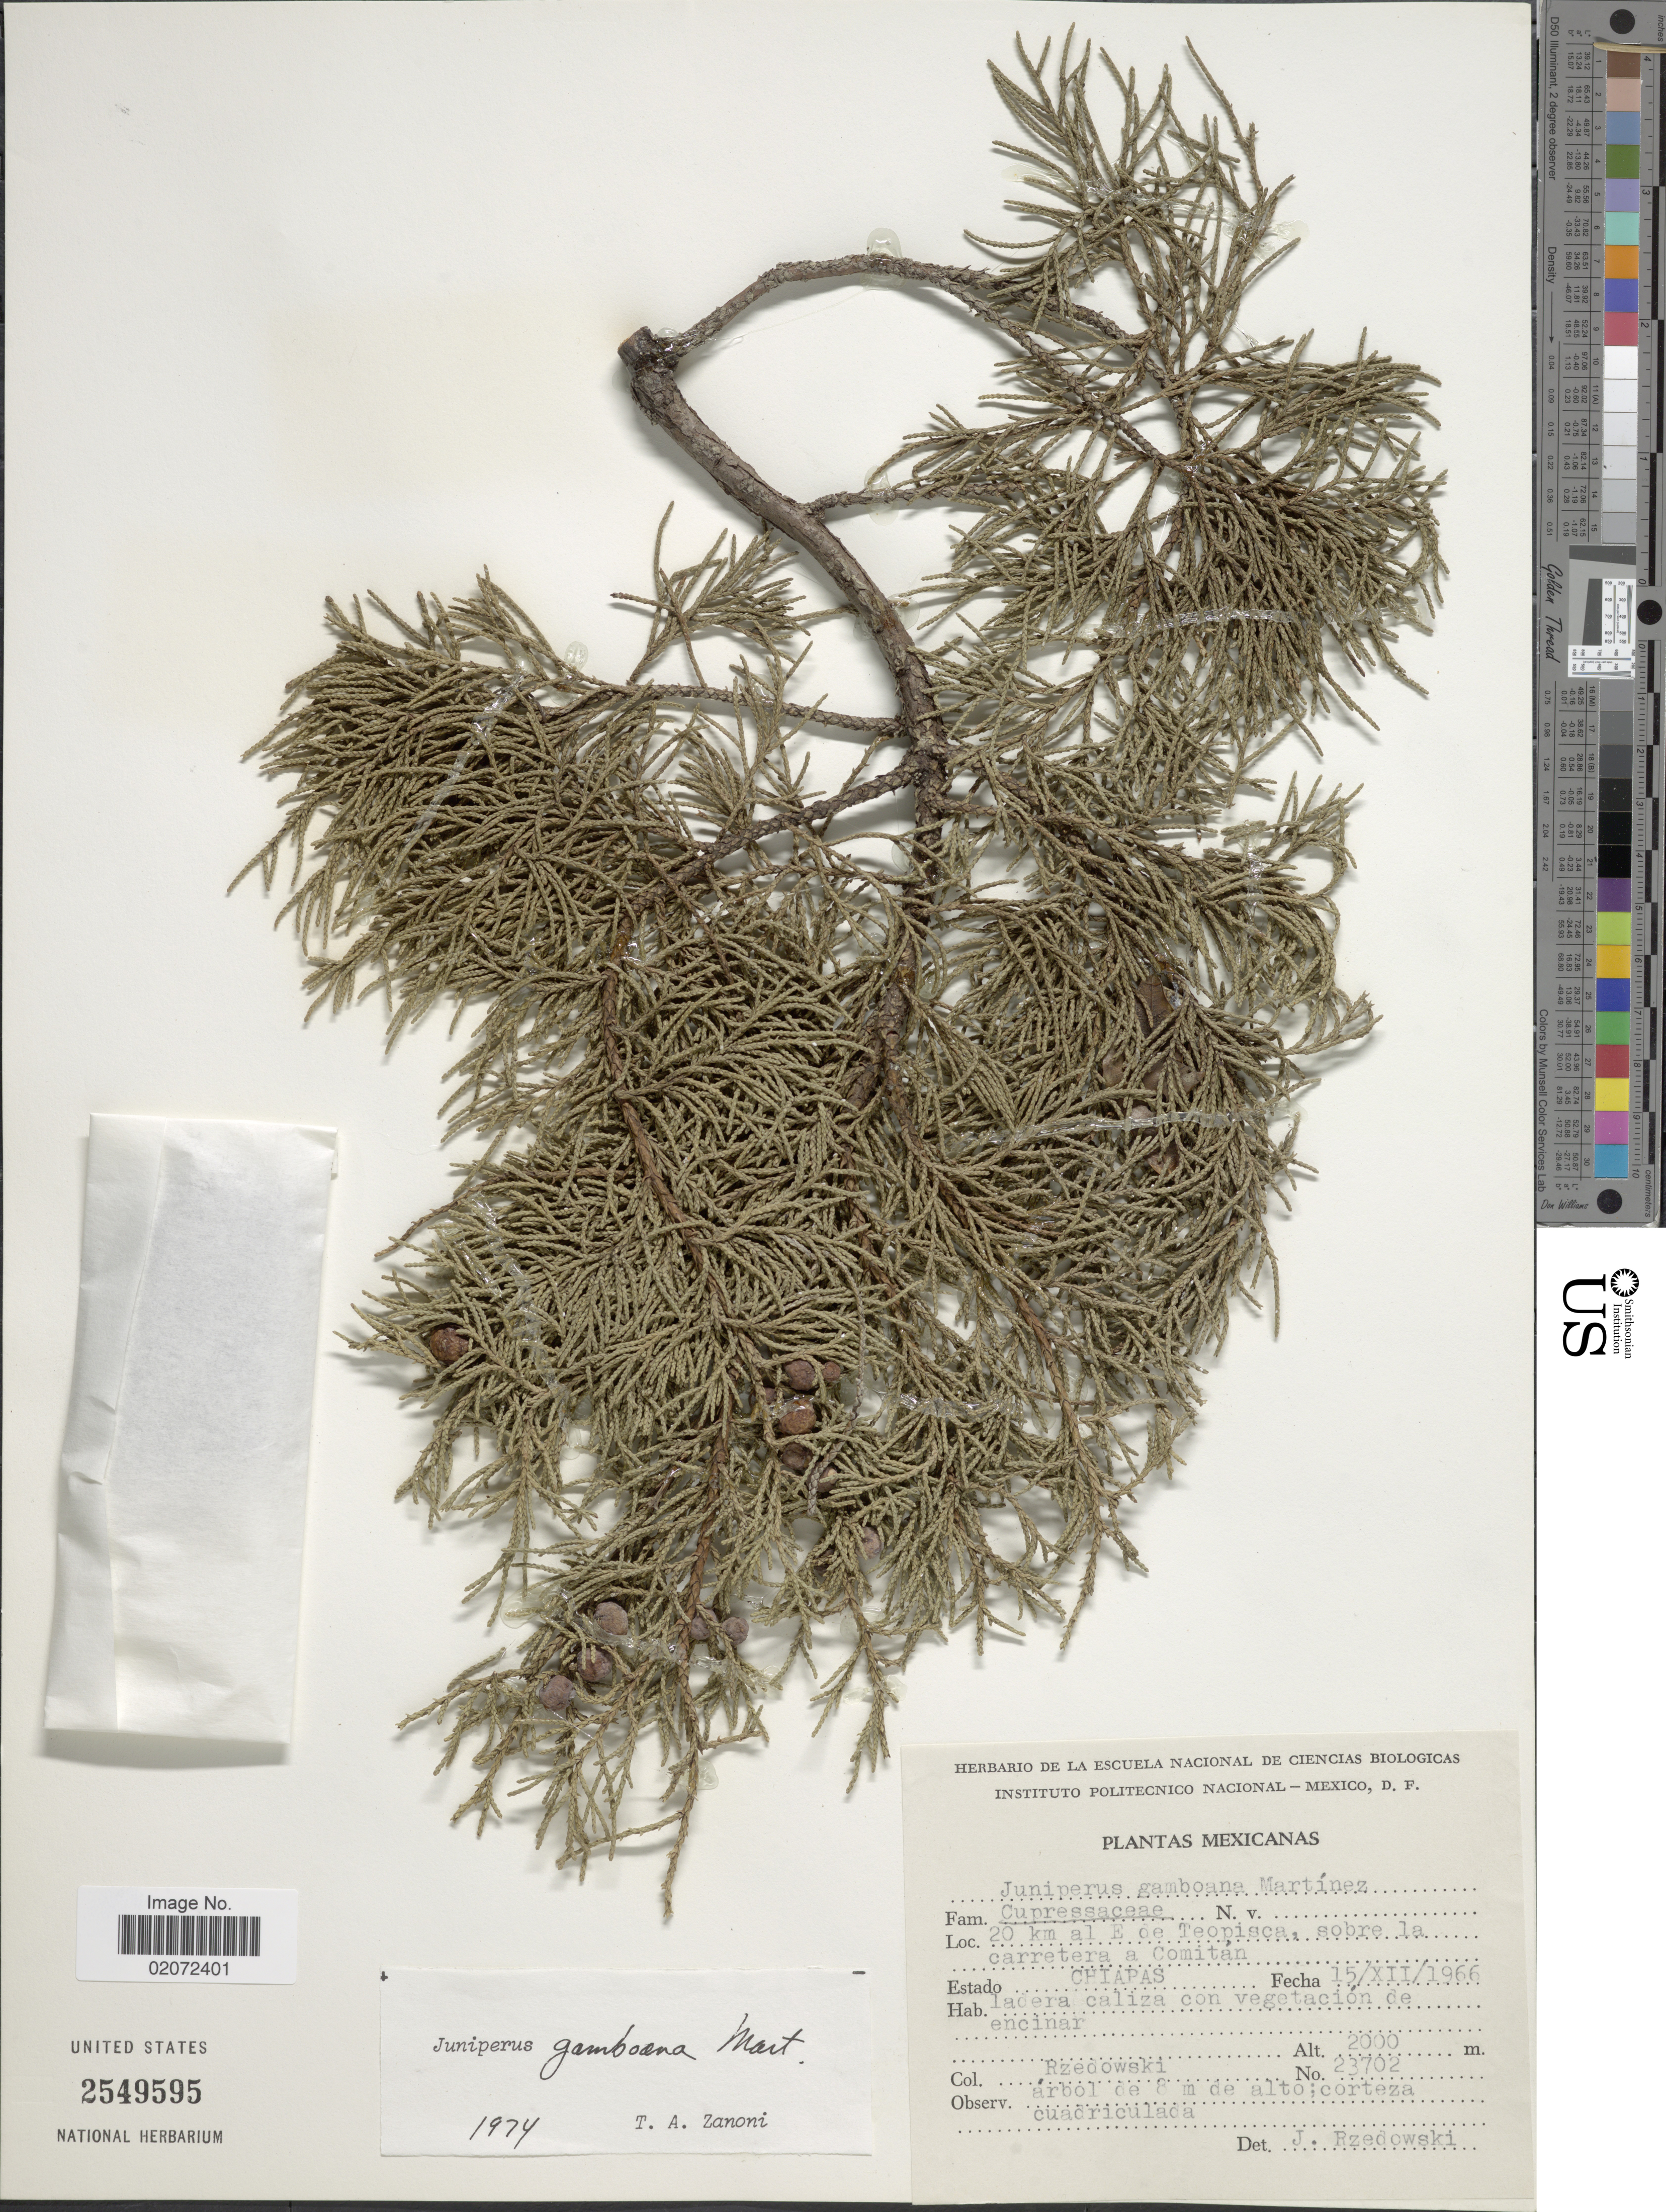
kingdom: Plantae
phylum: Tracheophyta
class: Pinopsida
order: Pinales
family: Cupressaceae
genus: Juniperus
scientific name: Juniperus gamboana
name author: Martínez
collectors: Rzedowski, --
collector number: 23702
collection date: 1966-12-15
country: Mexico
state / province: Chiapas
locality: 20 km al E de Teopisca, sobre la carretera a Comitan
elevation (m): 2000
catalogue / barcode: US 2549595